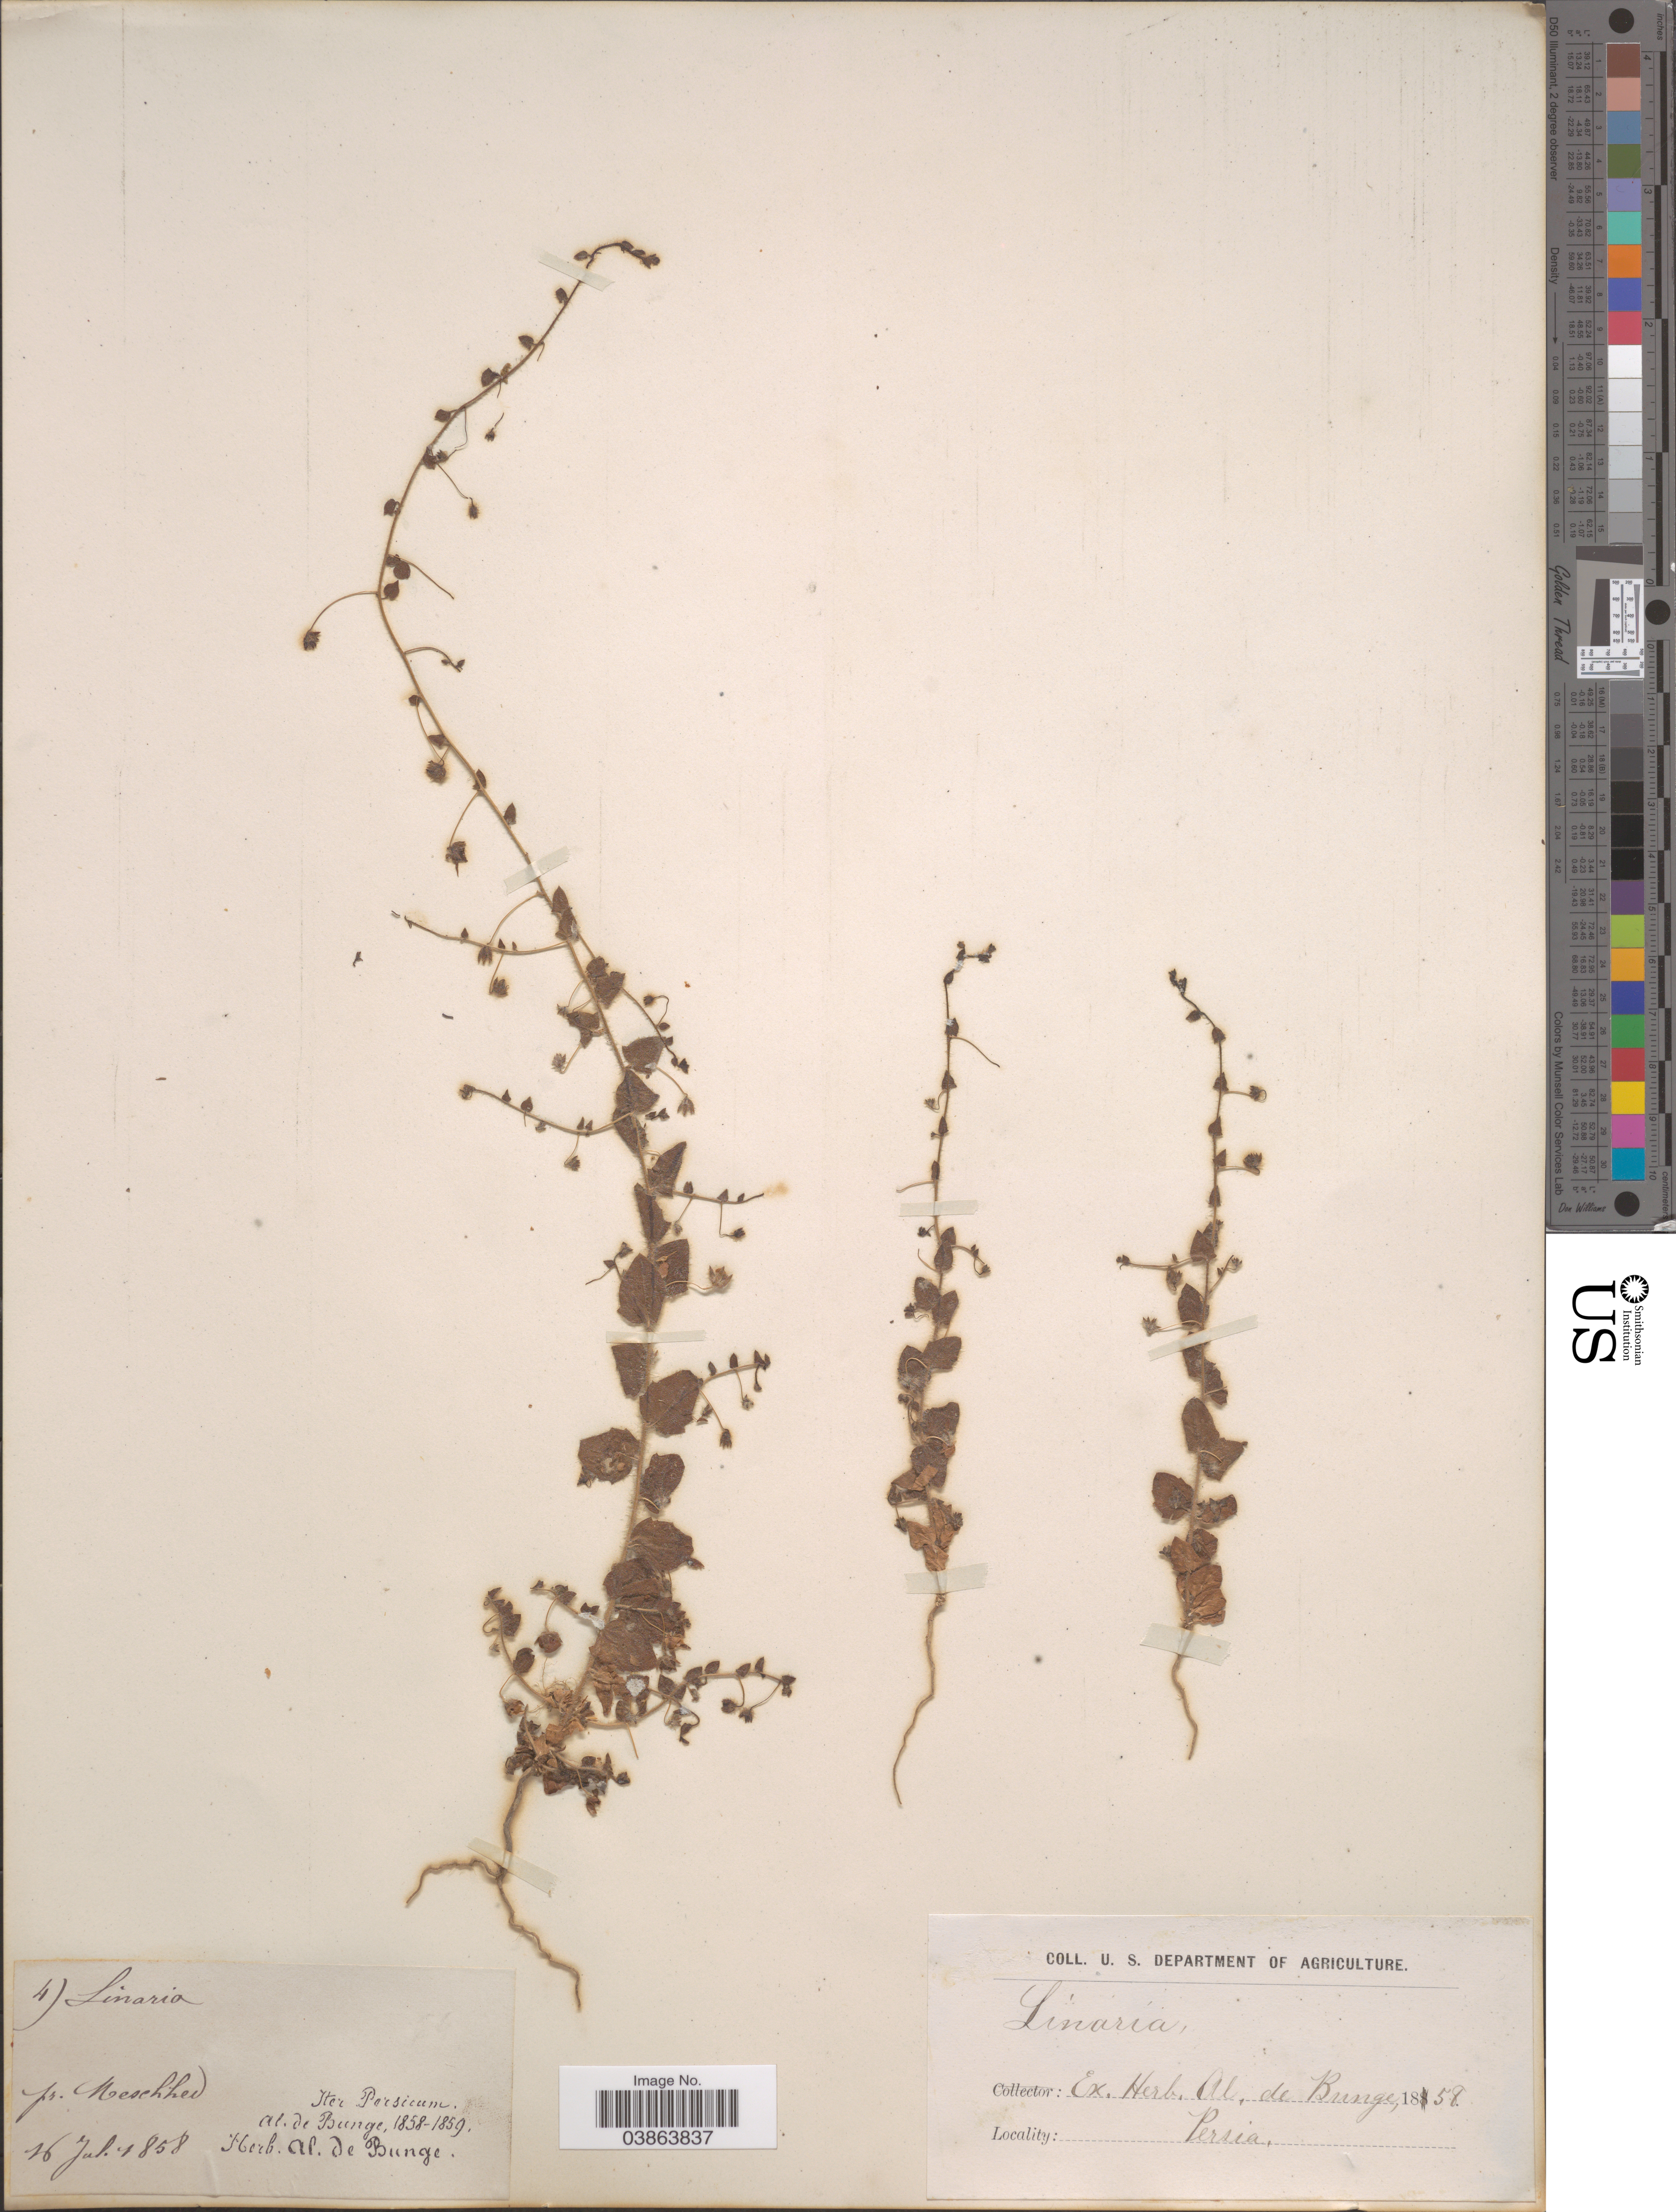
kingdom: Plantae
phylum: Tracheophyta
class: Magnoliopsida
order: Lamiales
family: Plantaginaceae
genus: Linaria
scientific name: Linaria sp.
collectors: A. de Bunge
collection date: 1858-06-16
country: Iran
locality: Persia. Pr. Neschhed.